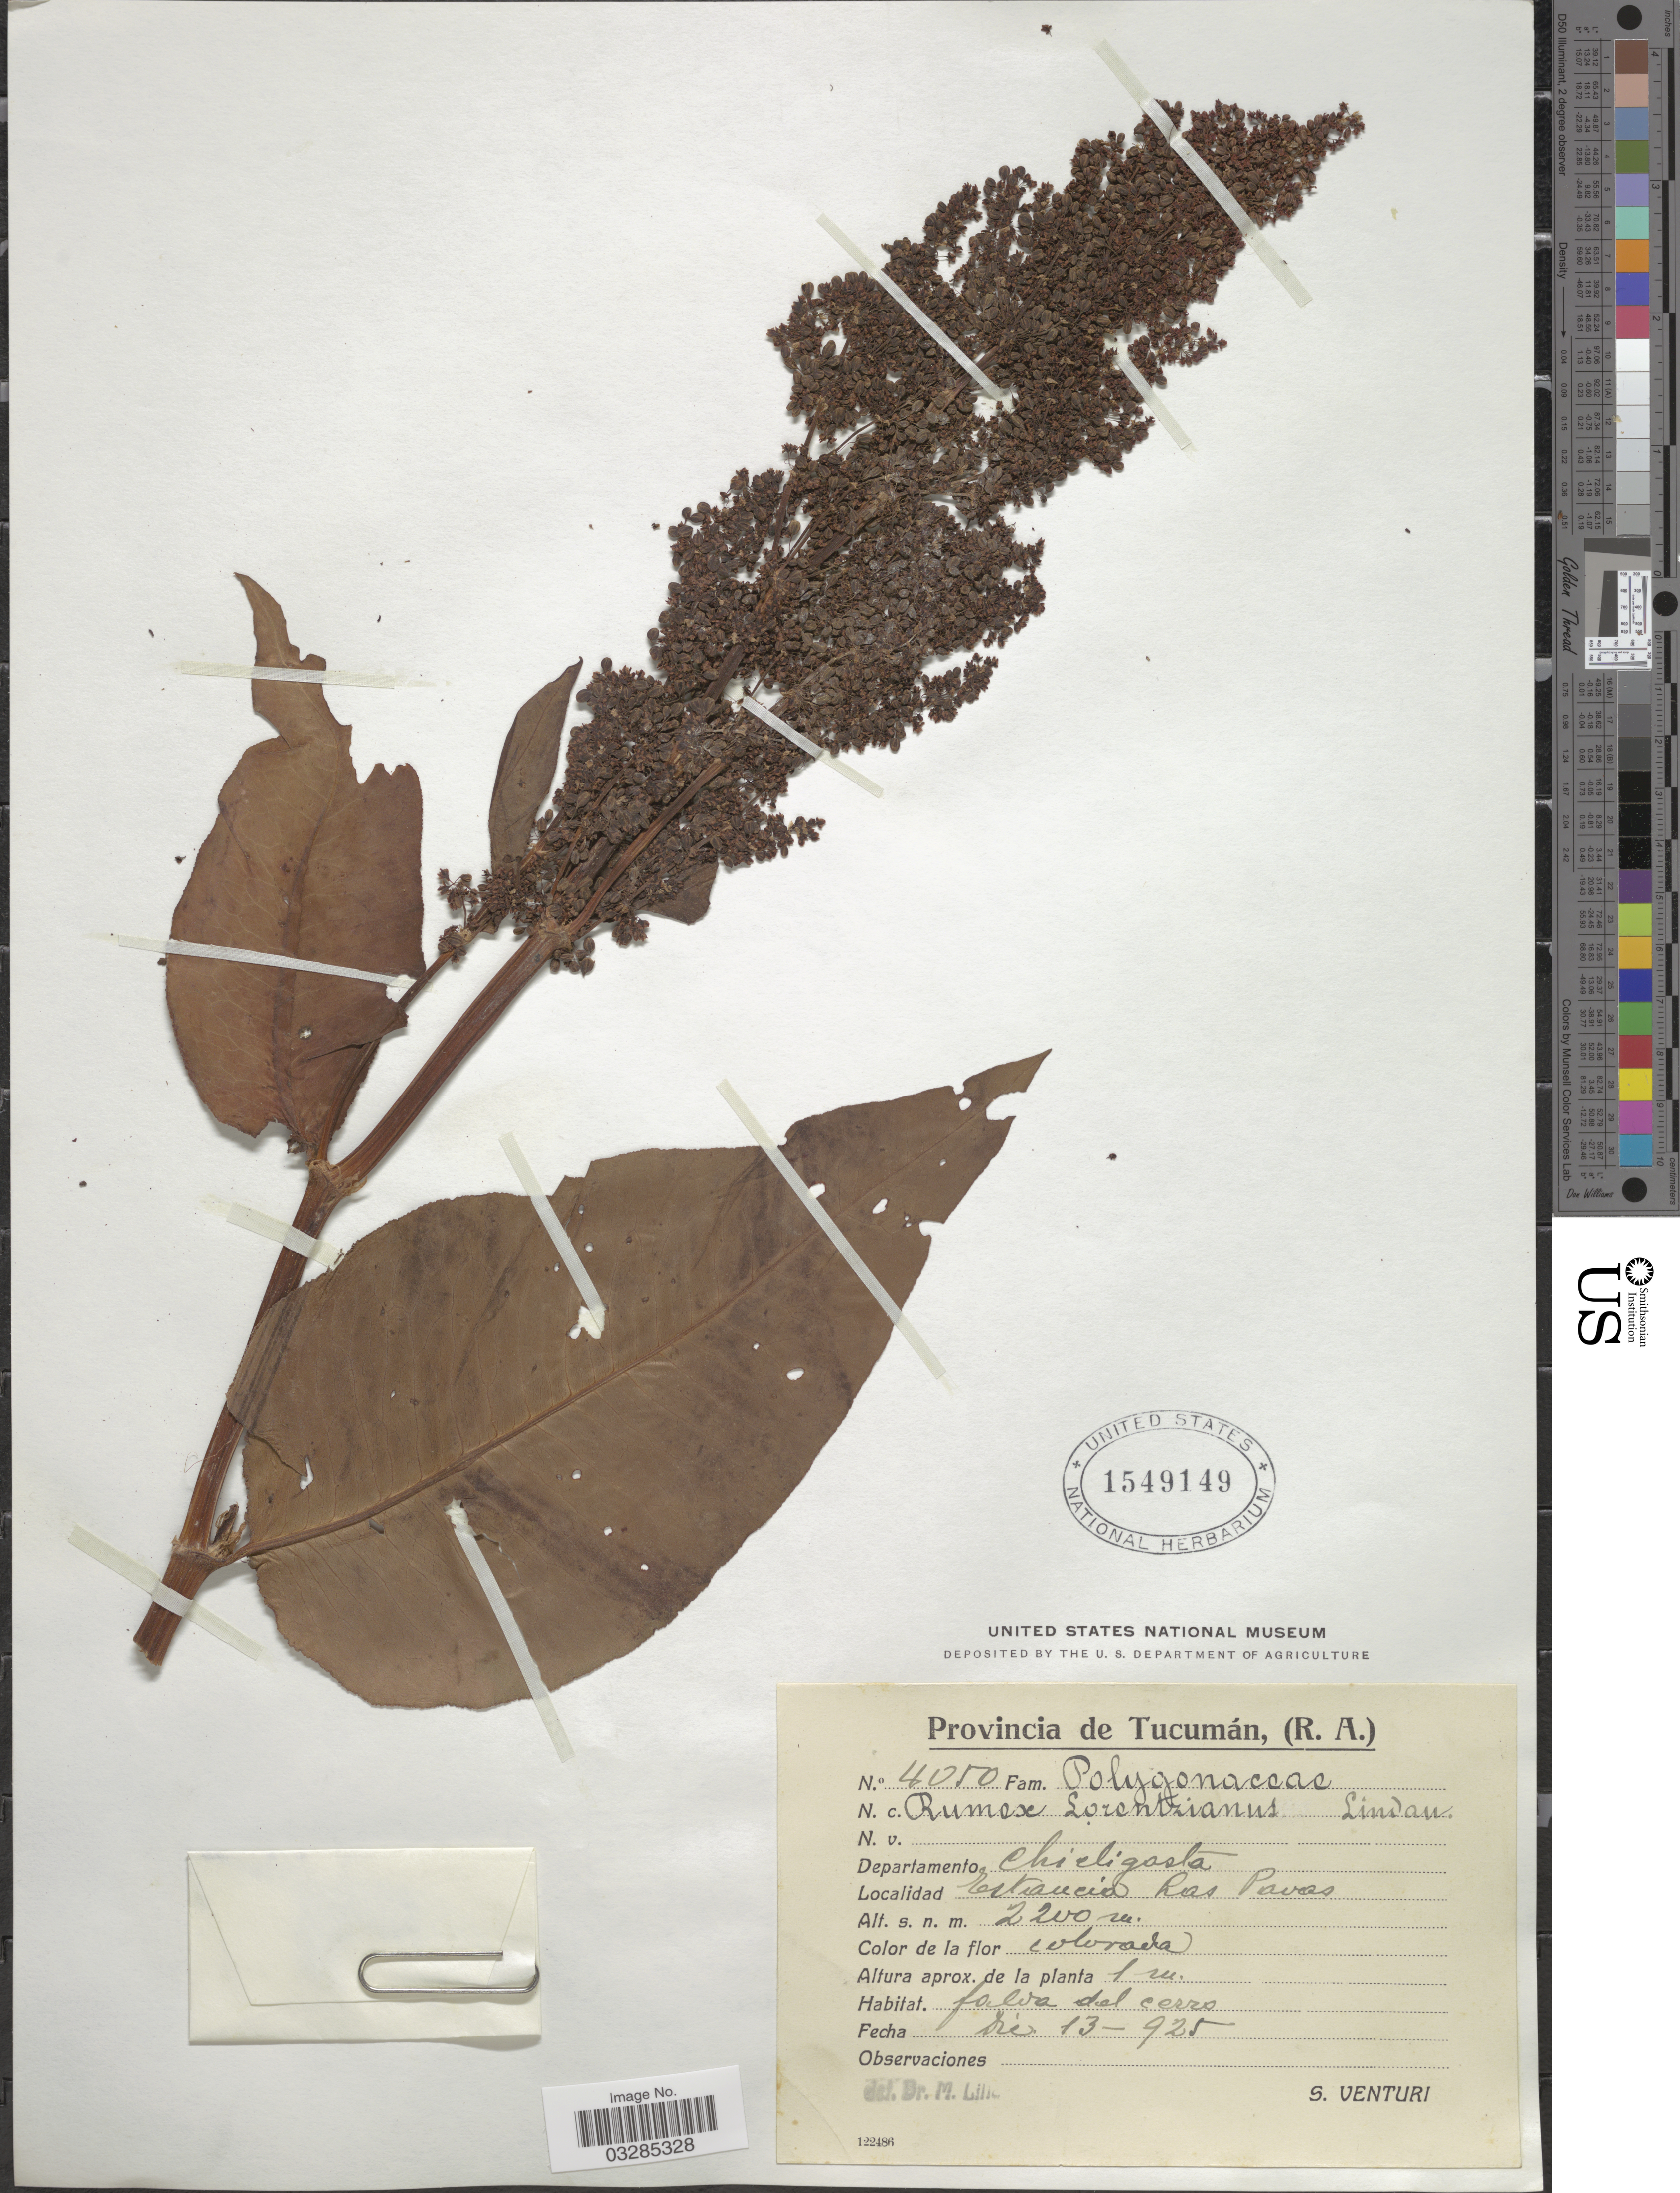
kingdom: Plantae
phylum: Tracheophyta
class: Magnoliopsida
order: Caryophyllales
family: Polygonaceae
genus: Rumex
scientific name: Rumex lorentzianus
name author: Lindau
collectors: S. Venturi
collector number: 4050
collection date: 1925-12-13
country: Argentina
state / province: Tucuman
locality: Departamento Chicligasta. Estancia Las Pavas.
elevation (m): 2200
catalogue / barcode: US 1549149